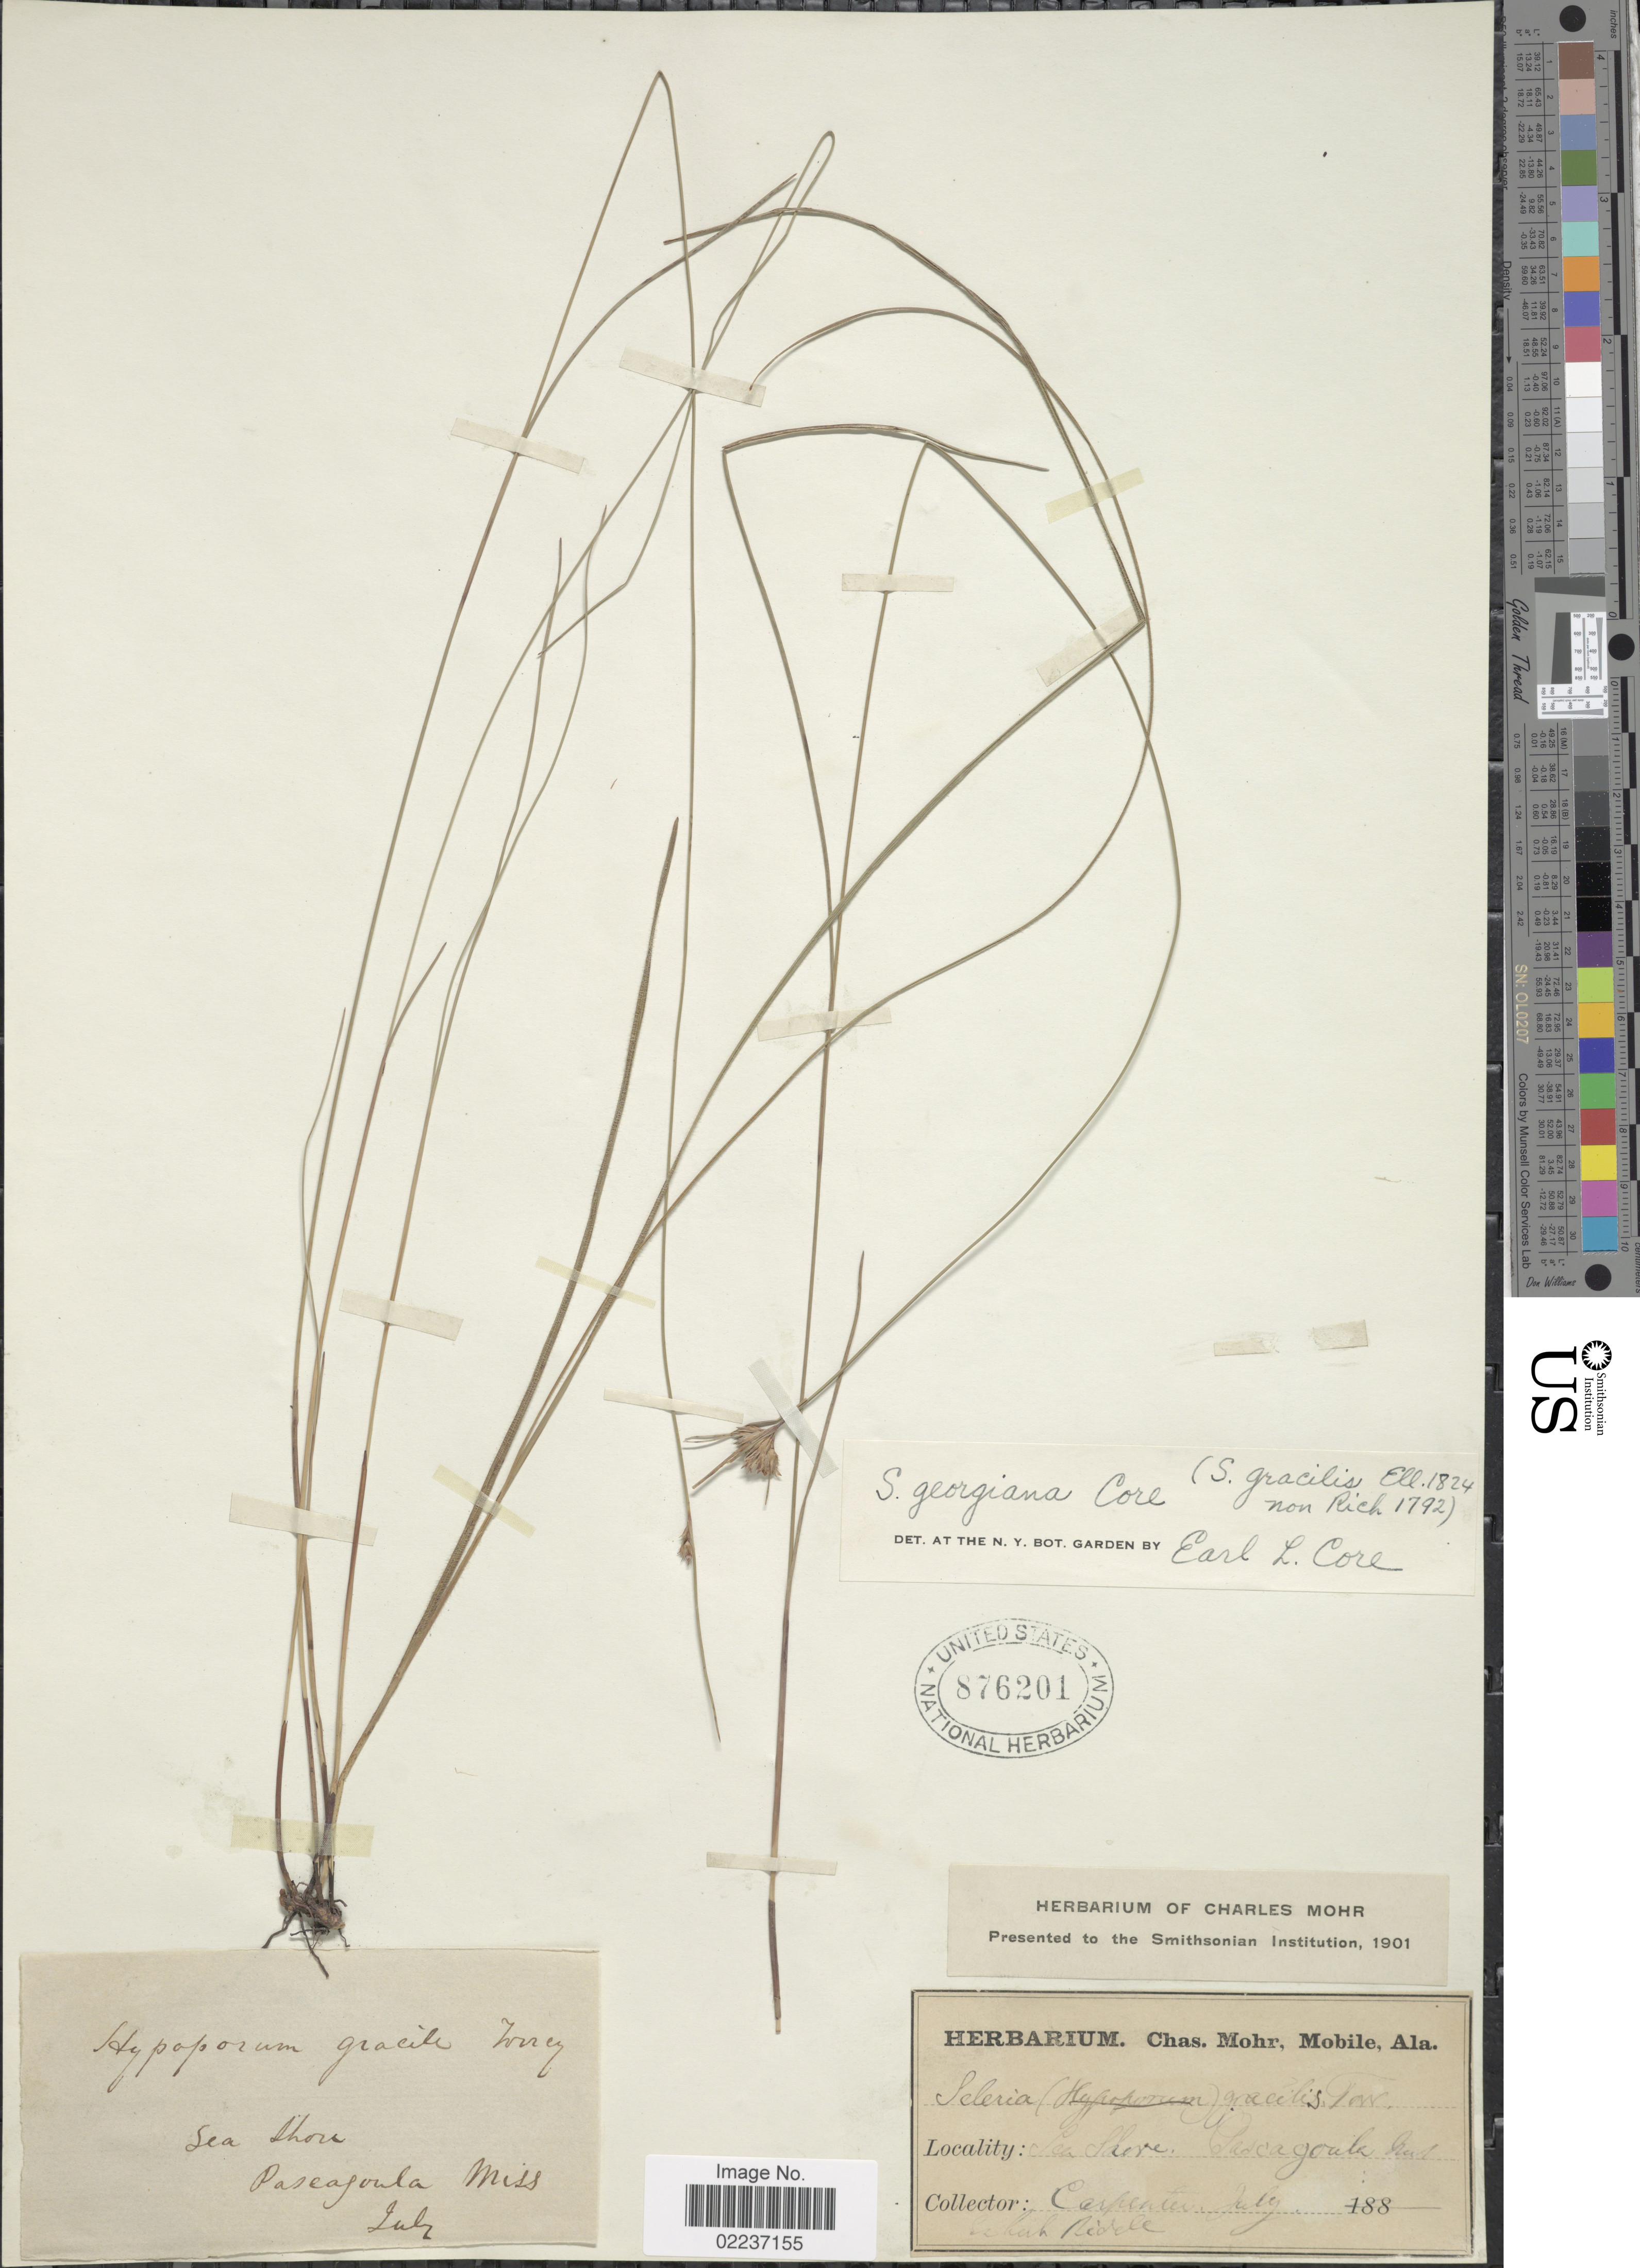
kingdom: Plantae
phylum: Tracheophyta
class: Liliopsida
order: Poales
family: Cyperaceae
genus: Scleria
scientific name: Scleria georgiana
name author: Core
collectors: -. Carpenter & ex herb. Ridele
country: United States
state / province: Mississippi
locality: Chascagoula, sea shore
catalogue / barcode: US 876201